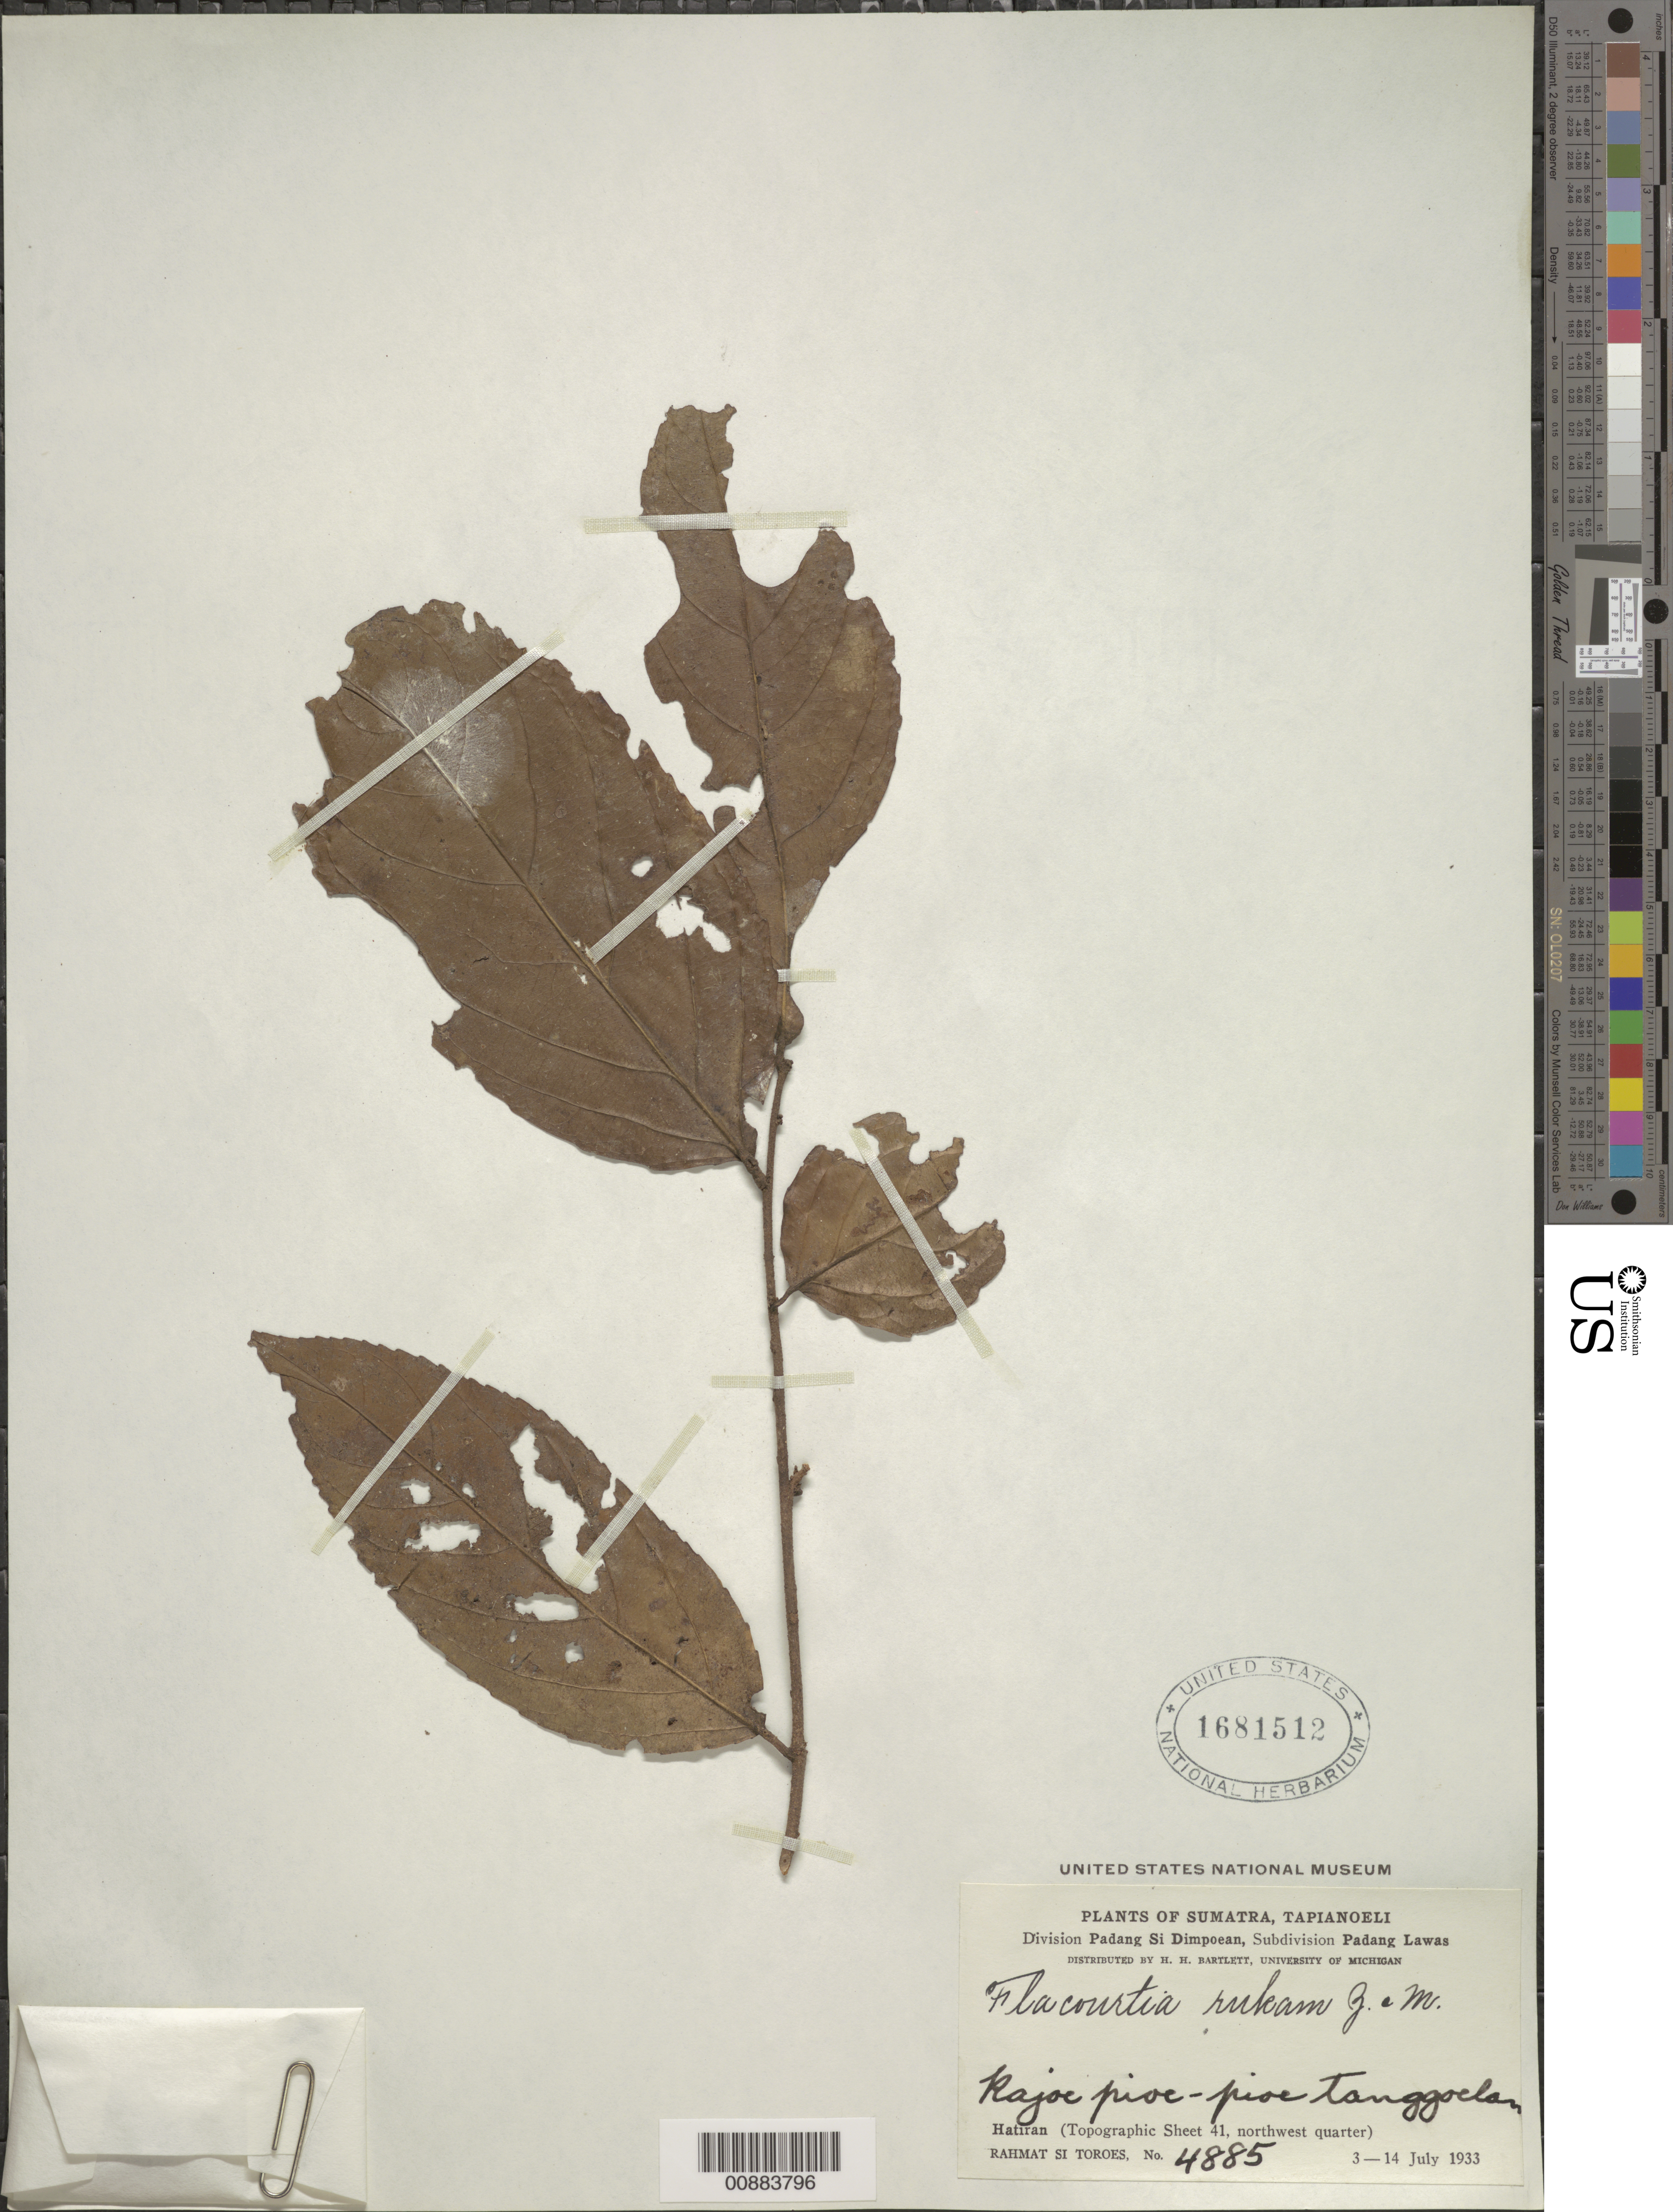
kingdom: Plantae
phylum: Tracheophyta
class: Magnoliopsida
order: Malpighiales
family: Salicaceae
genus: Flacourtia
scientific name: Flacourtia rukam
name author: Zoll. & Moritzi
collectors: Rahmat Si Boeea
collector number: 4885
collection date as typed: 03 Jul 1933 to 14 Jul 1933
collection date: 1933-07-03/1933-07-14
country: Indonesia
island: Sumatra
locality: Sumatra,Tapianoeli, Division Padang Si Dimpoean, Subdivision Padang Lawas, Hatiran.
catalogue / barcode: US 1681512